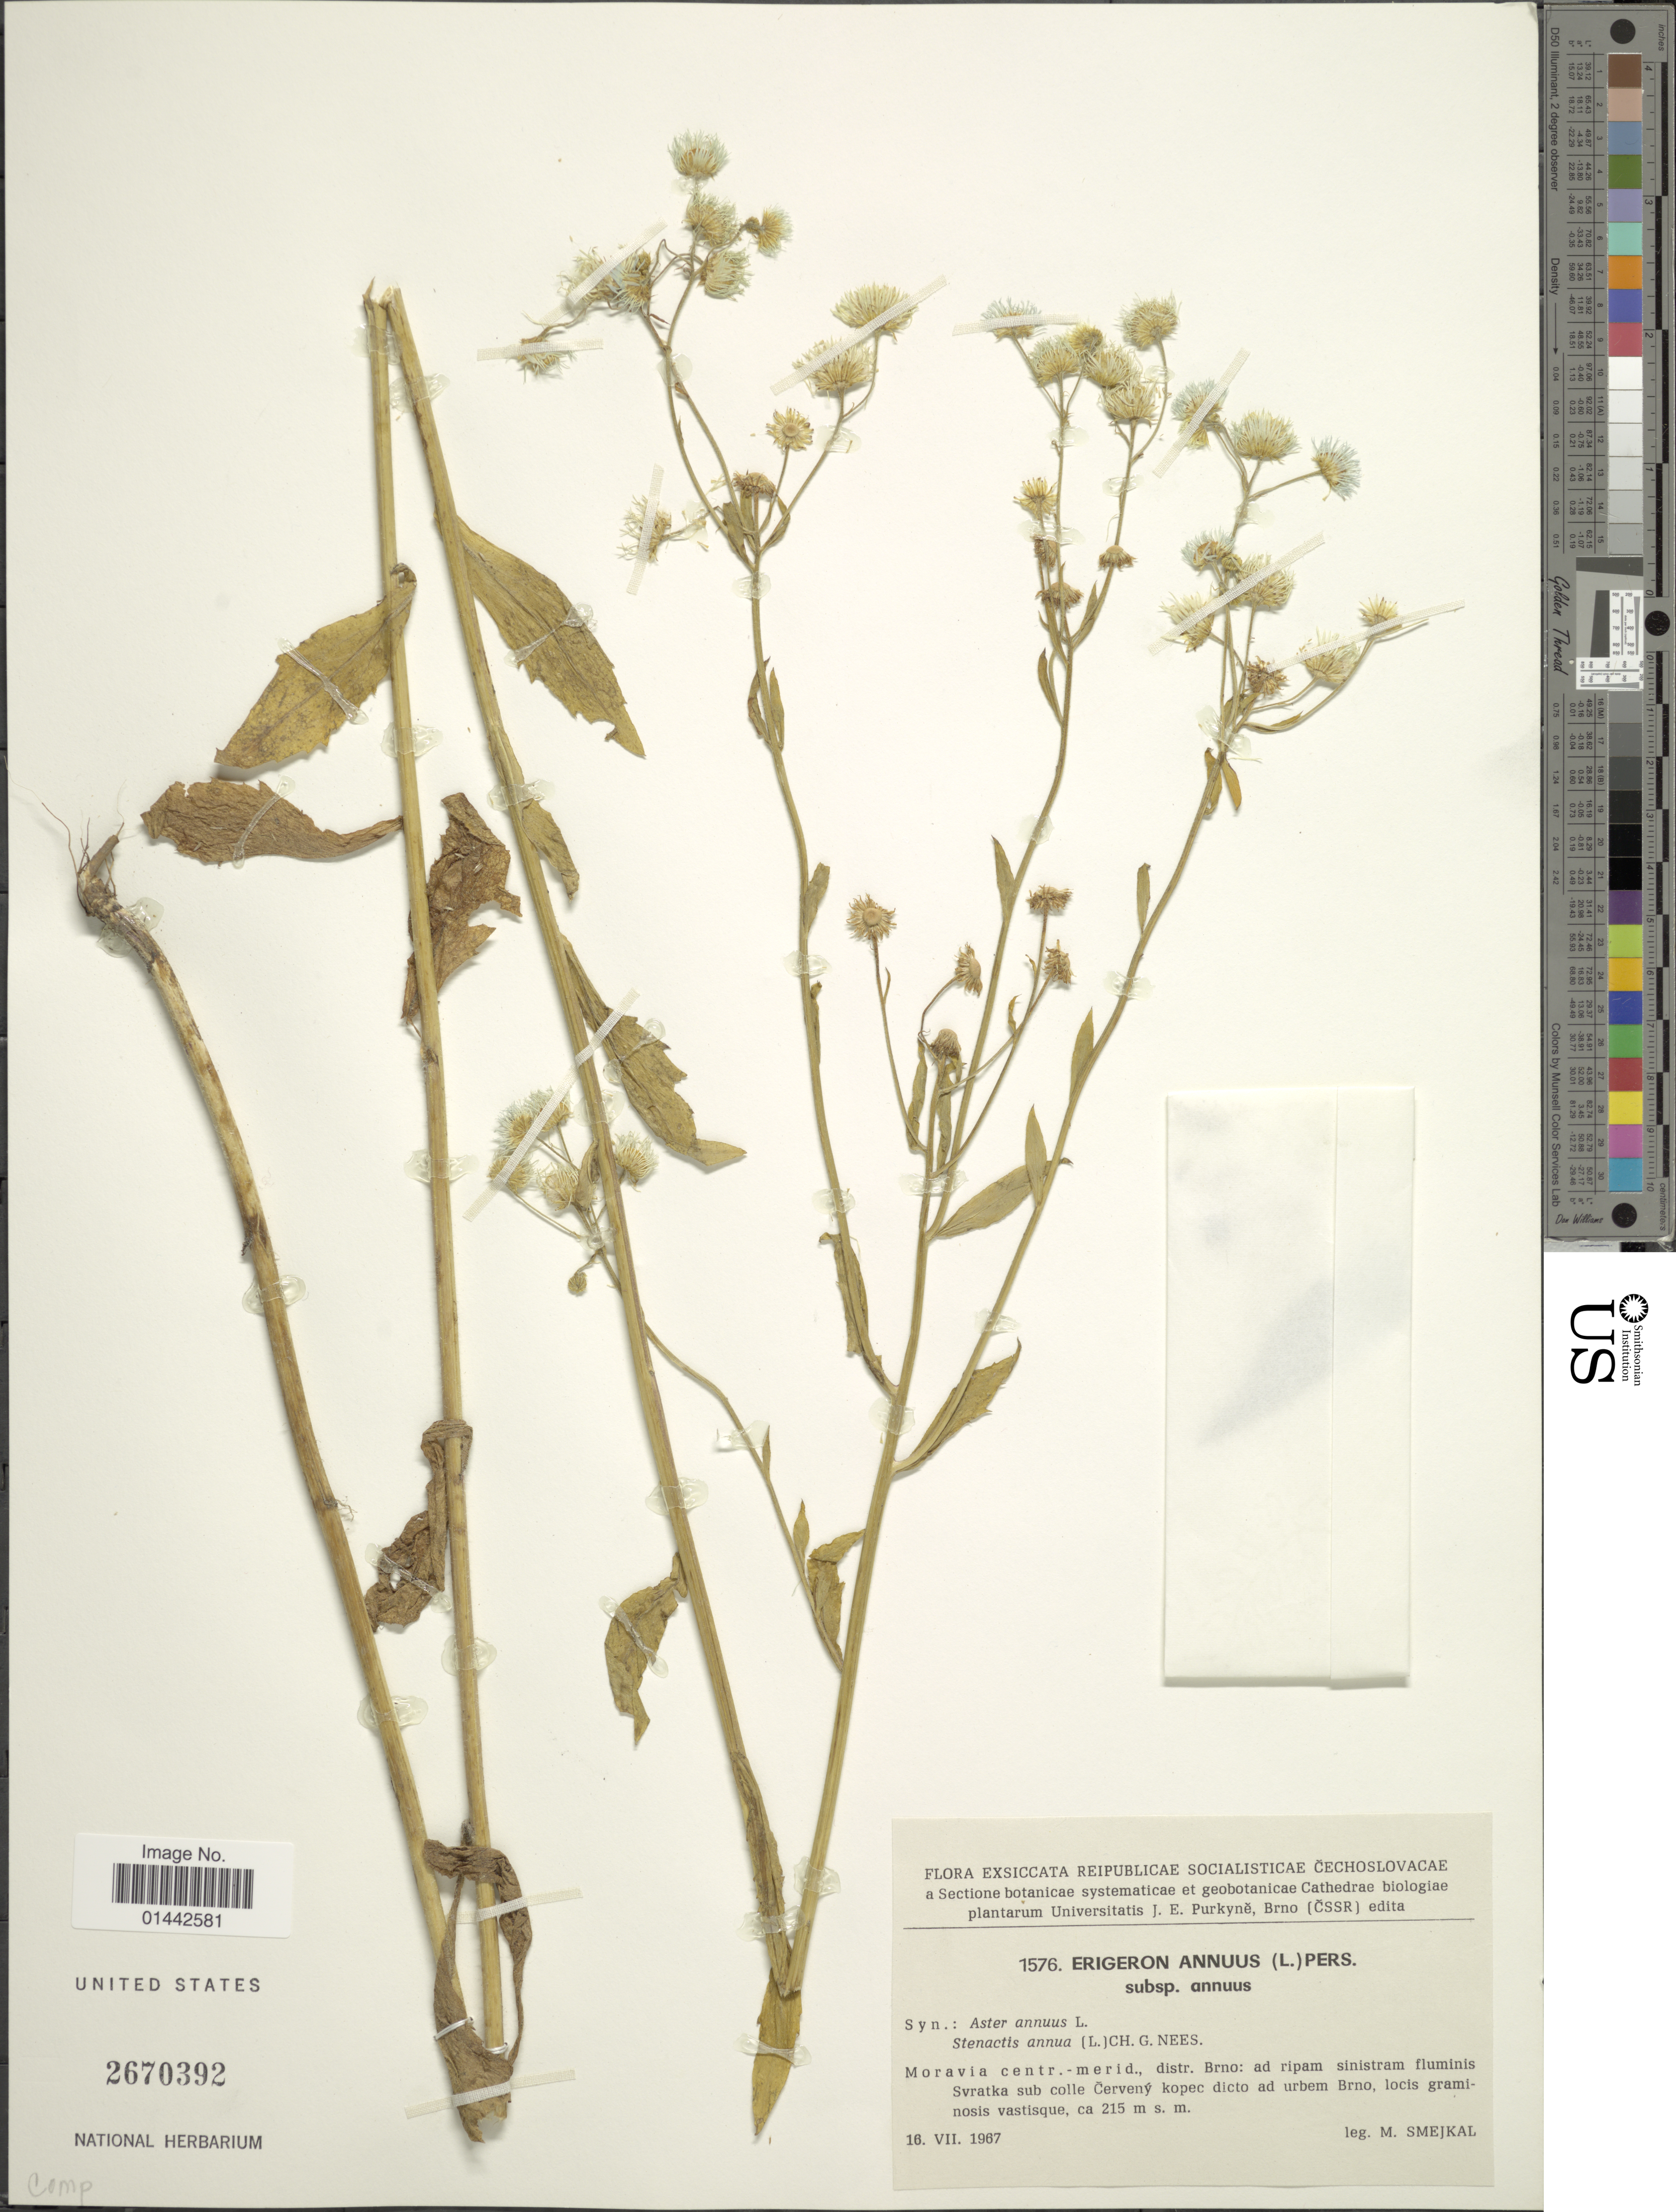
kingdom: Plantae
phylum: Tracheophyta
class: Magnoliopsida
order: Asterales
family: Asteraceae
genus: Erigeron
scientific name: Erigeron annuus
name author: (L.) Pers.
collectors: Smejkal, M.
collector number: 1576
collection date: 1967-07-16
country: Czechia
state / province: Moravian-Silesian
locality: Moravia centr.-merid., distr. Brno: ad ripam sinistram fluminis Svratka sub colle Cerveny kopec dicto ad urbem Brno, locis graminosis vastique.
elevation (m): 215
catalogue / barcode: US 2670392